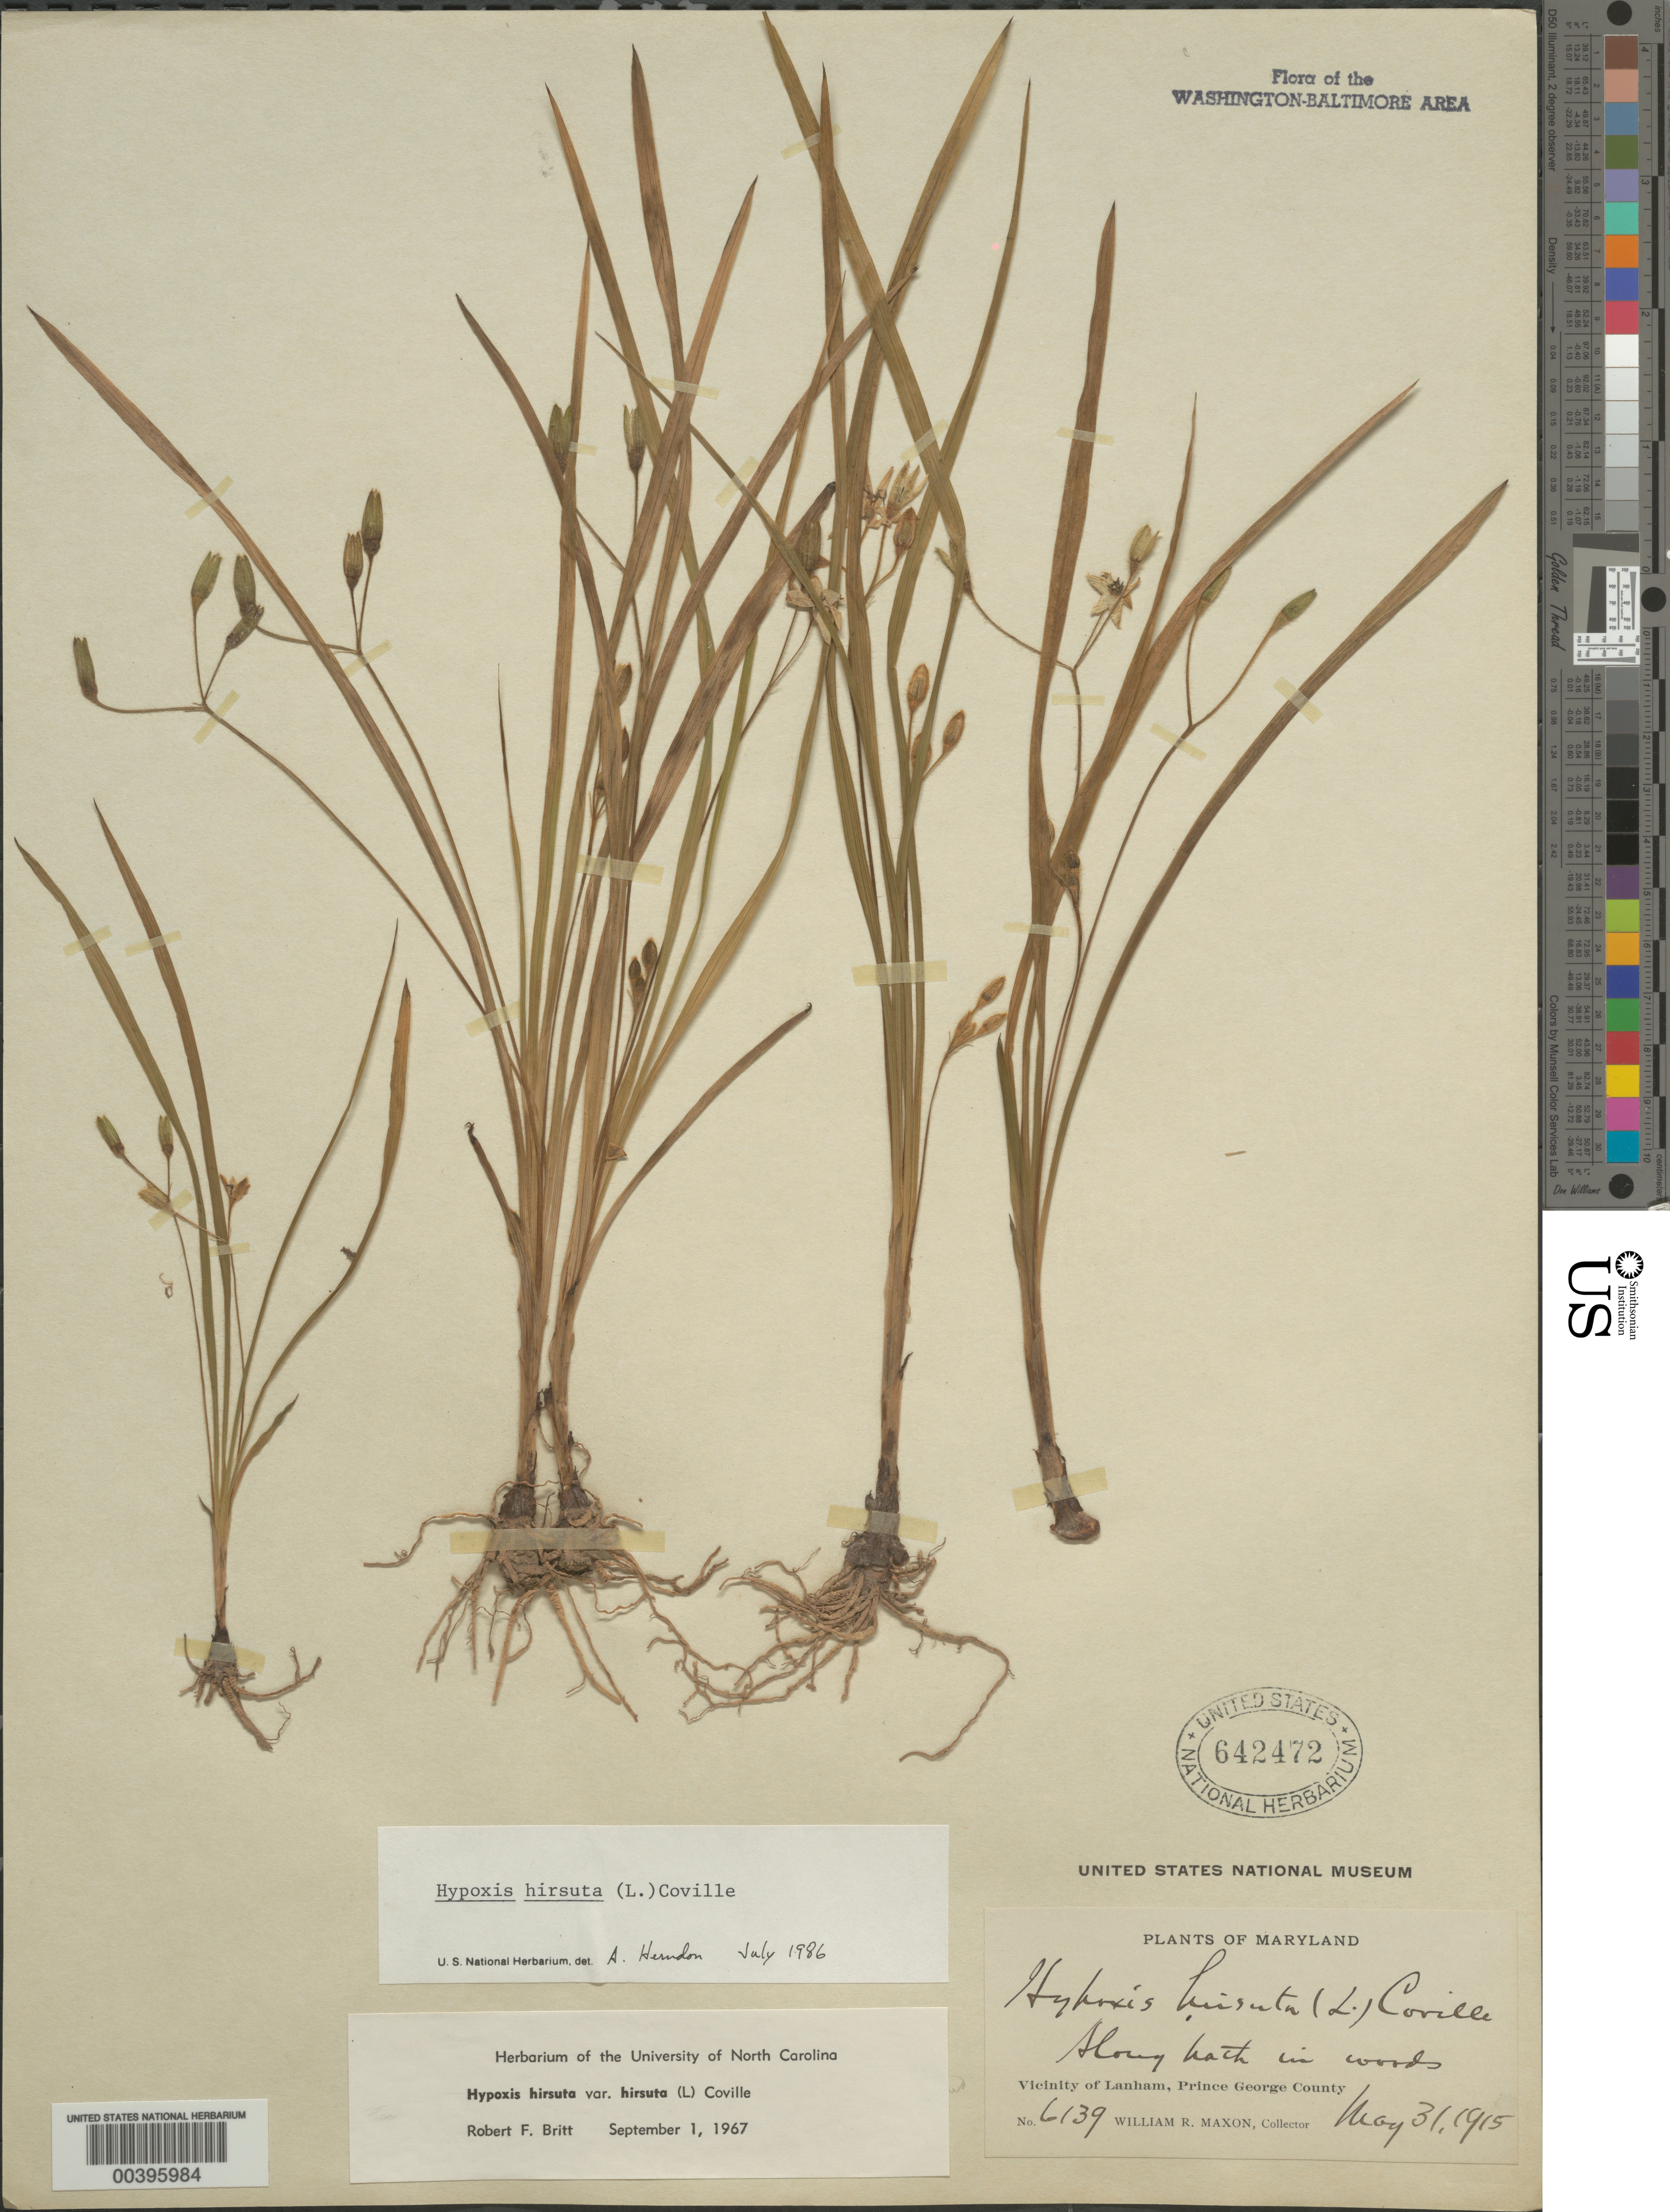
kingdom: Plantae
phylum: Tracheophyta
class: Liliopsida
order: Asparagales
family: Hypoxidaceae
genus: Hypoxis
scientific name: Hypoxis hirsuta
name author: (L.) Coville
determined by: Britt, R. F.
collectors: W. R. Maxon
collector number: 6139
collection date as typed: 31 May 1915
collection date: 1915-05-31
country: United States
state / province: Maryland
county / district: Prince George's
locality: Lanham vicinity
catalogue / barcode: US 642472